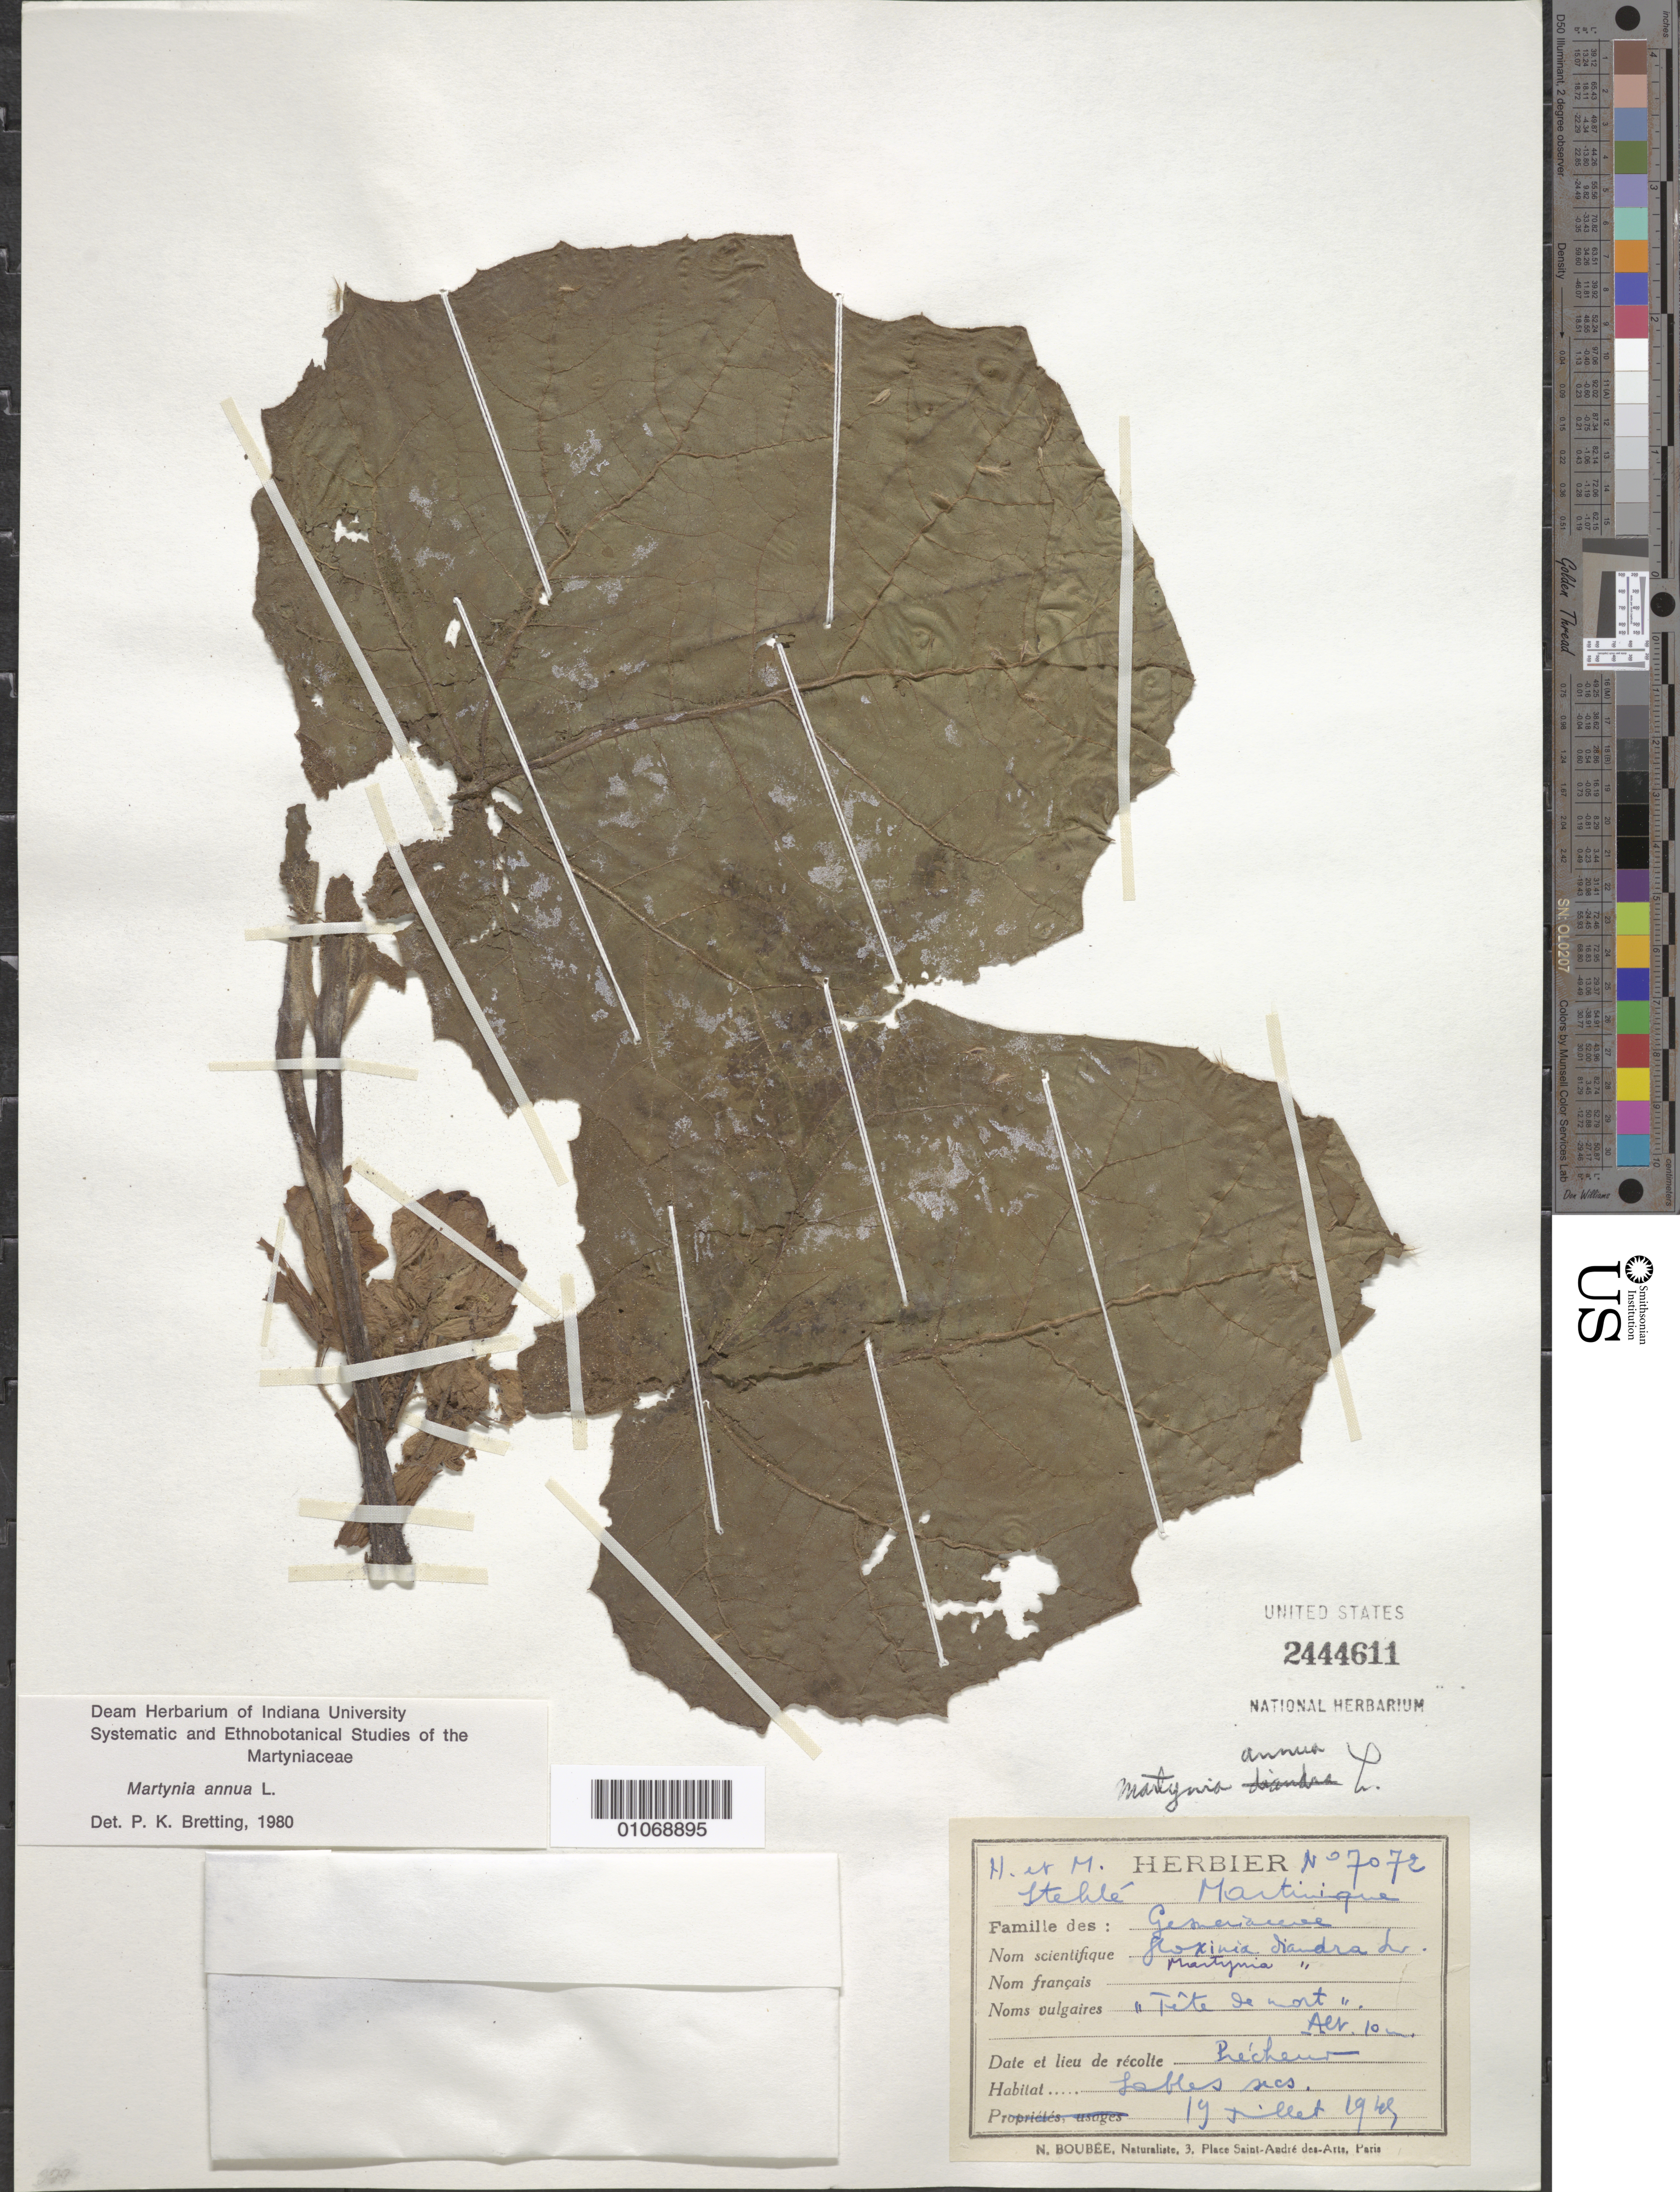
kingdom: Plantae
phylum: Tracheophyta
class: Magnoliopsida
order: Lamiales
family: Martyniaceae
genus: Martynia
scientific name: Martynia annua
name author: L.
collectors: H. Stehlé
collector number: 7072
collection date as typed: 19 Jul 1945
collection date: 1945-07-19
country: Martinique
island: Martinique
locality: Precheur?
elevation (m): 10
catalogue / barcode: US 2444611